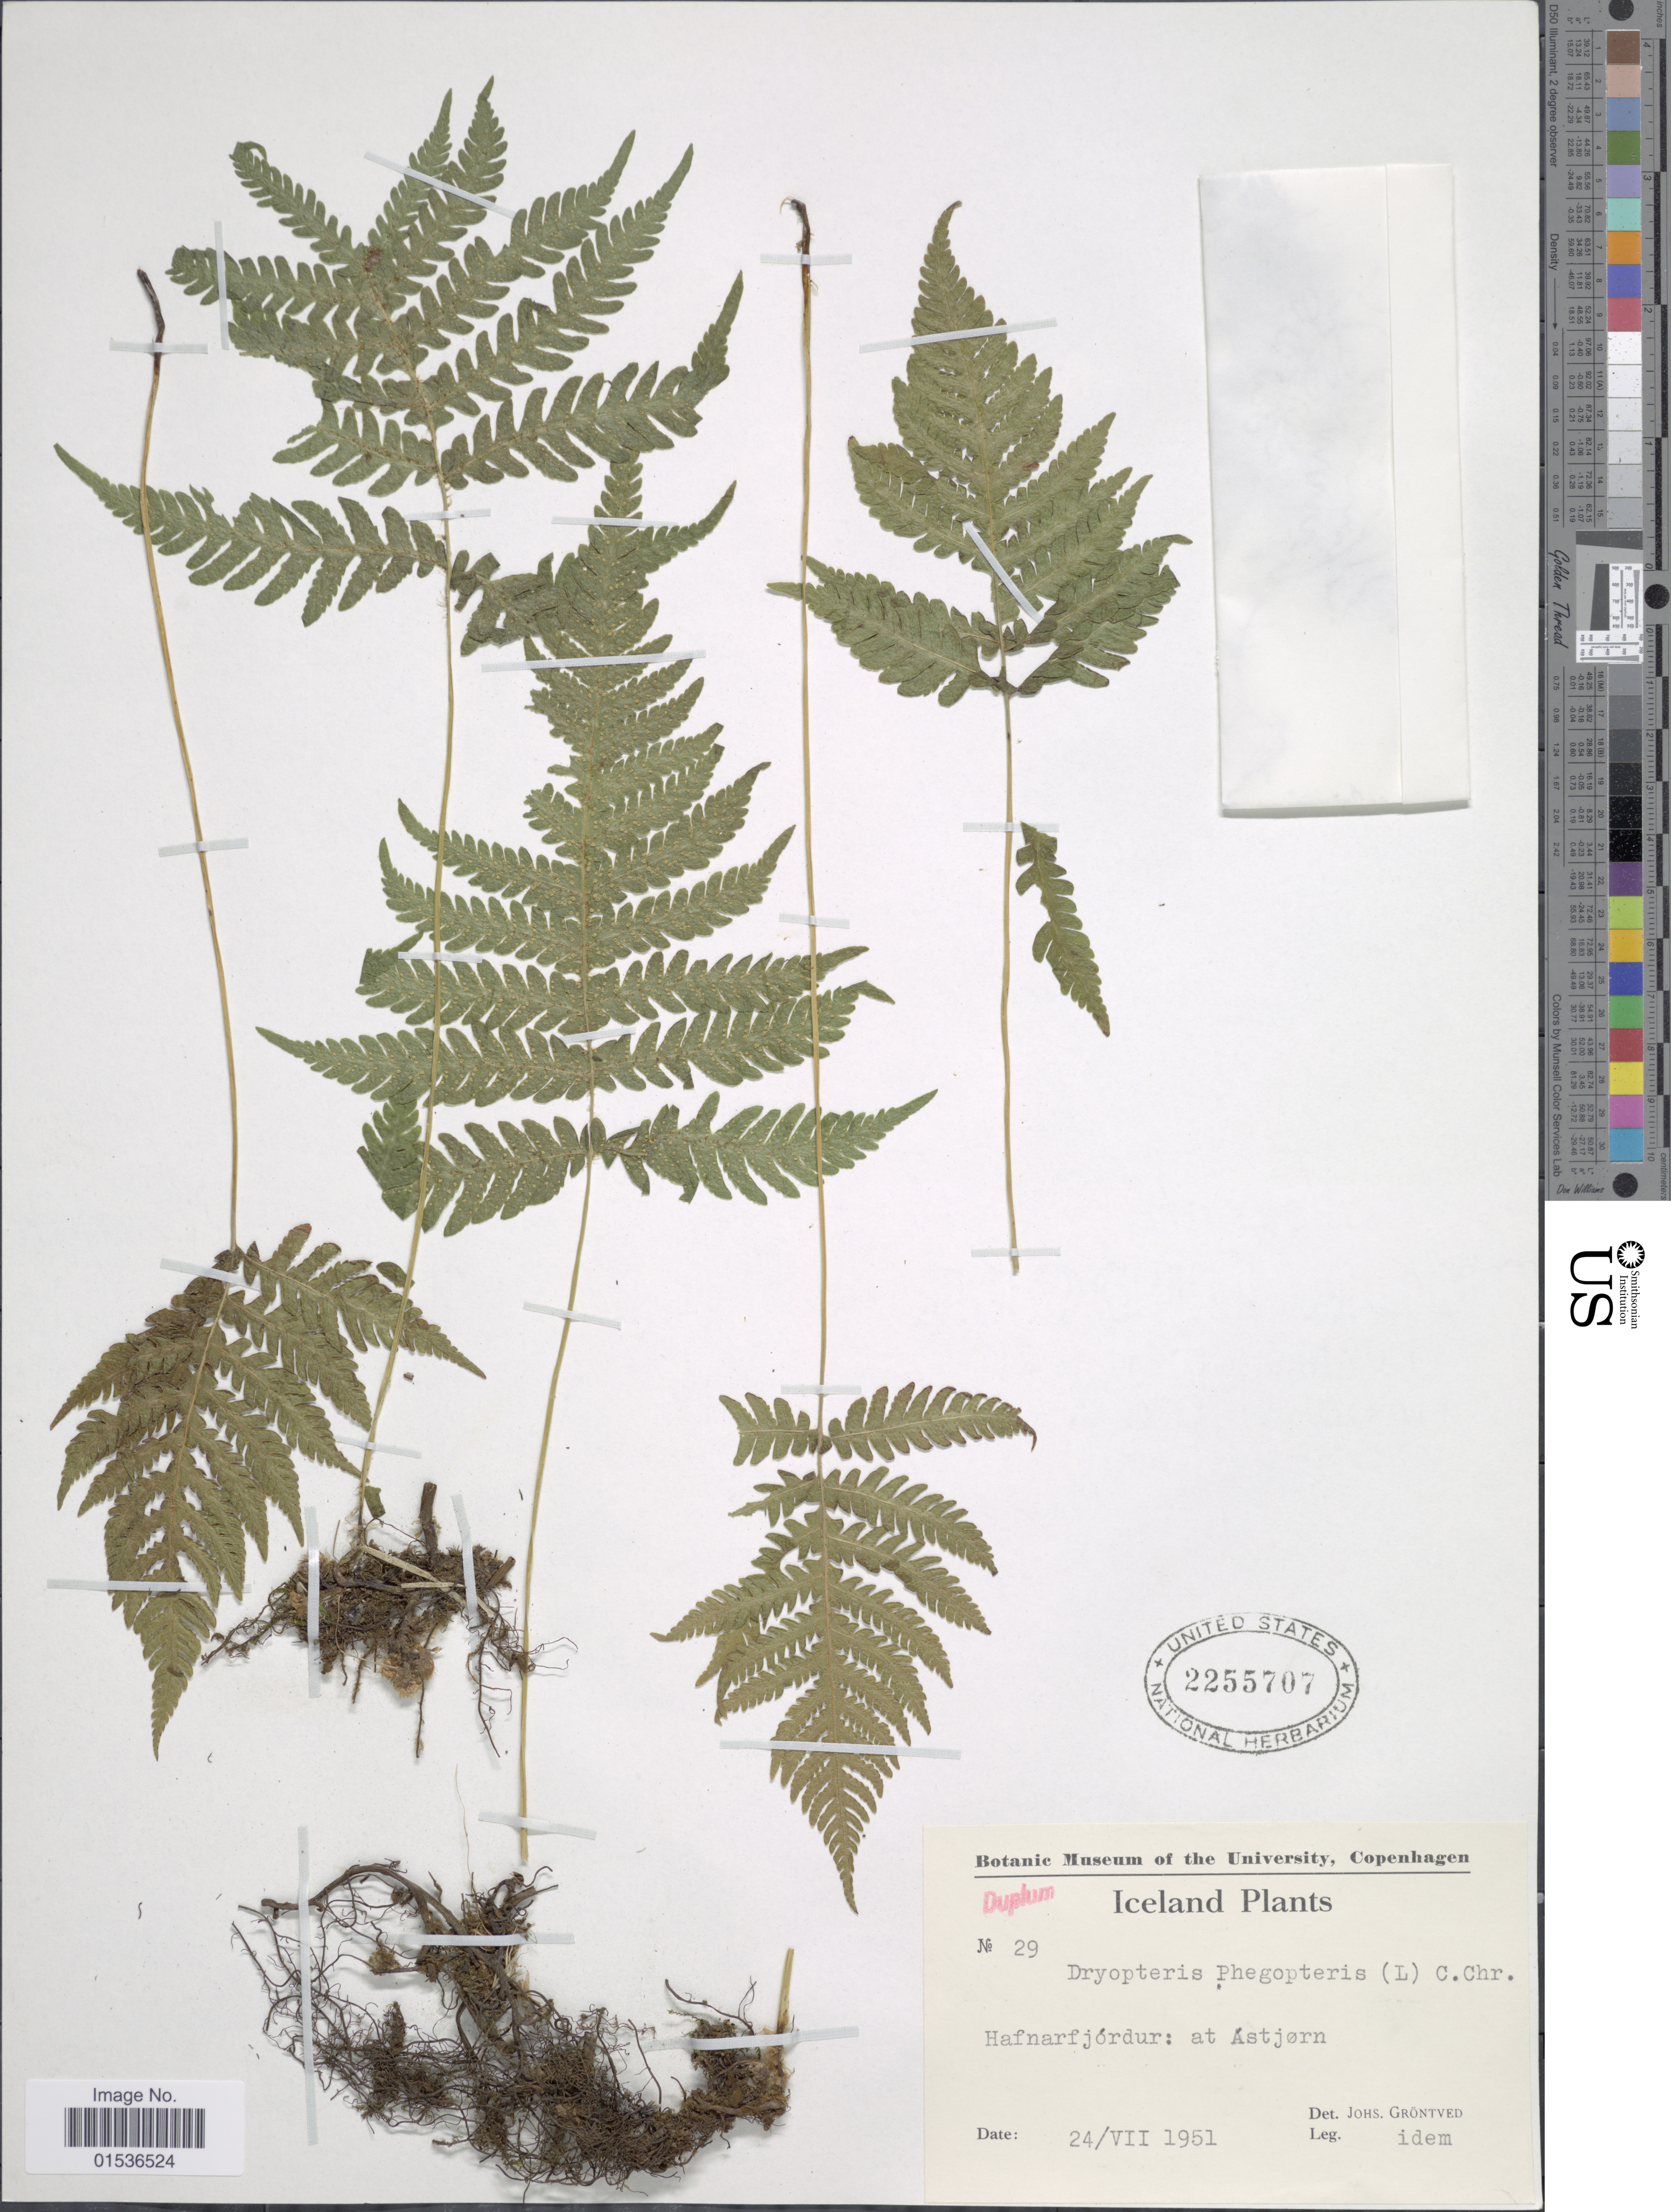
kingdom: Plantae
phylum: Tracheophyta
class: Polypodiopsida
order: Polypodiales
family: Thelypteridaceae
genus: Phegopteris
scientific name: Phegopteris connectilis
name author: (Michx.) Watt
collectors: J. Gröntved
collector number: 29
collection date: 1951-07-24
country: Iceland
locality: Iceland, Hafnarfjordur: at Astjorn.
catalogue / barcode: US 2255707